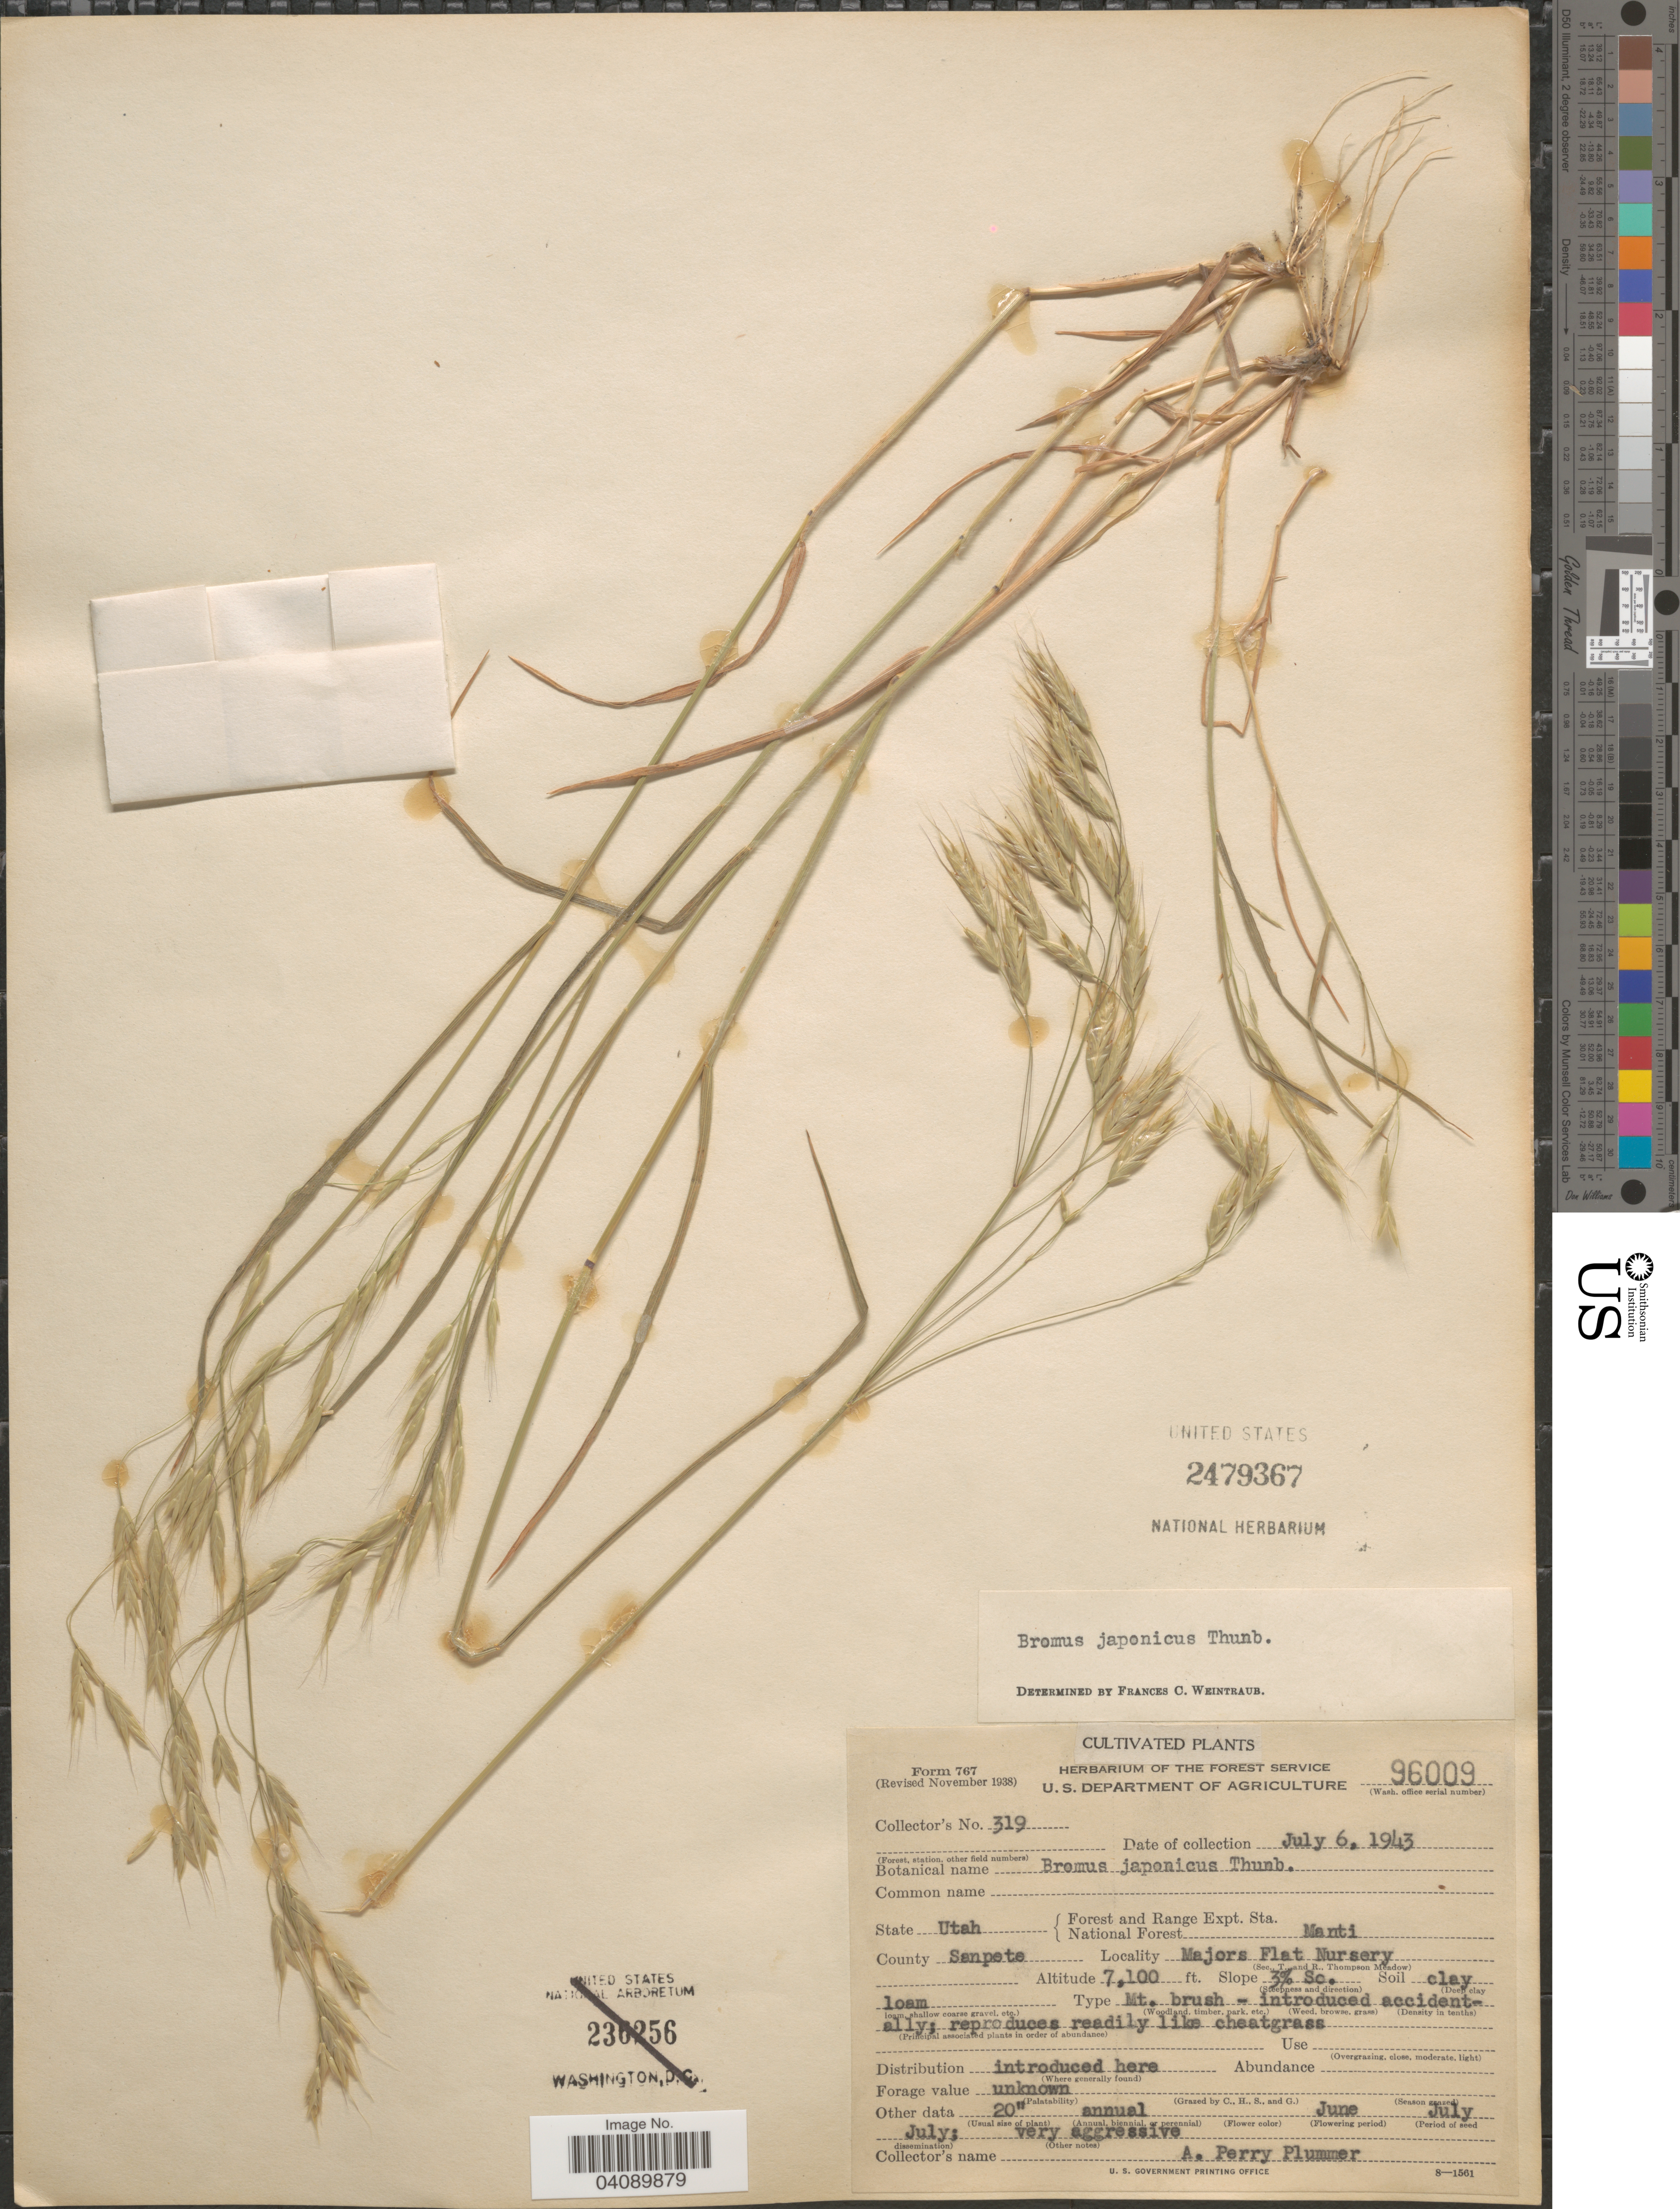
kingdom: Plantae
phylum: Tracheophyta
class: Liliopsida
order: Poales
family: Poaceae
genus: Bromus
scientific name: Bromus japonicus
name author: Houtt.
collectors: A. Plummer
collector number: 319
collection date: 1943-07-06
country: United States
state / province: Utah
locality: Forest and Range Expt. Sta. National Forest Manti. County Sanpete. Majors Flat Nursery.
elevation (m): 2164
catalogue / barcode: US 2479367